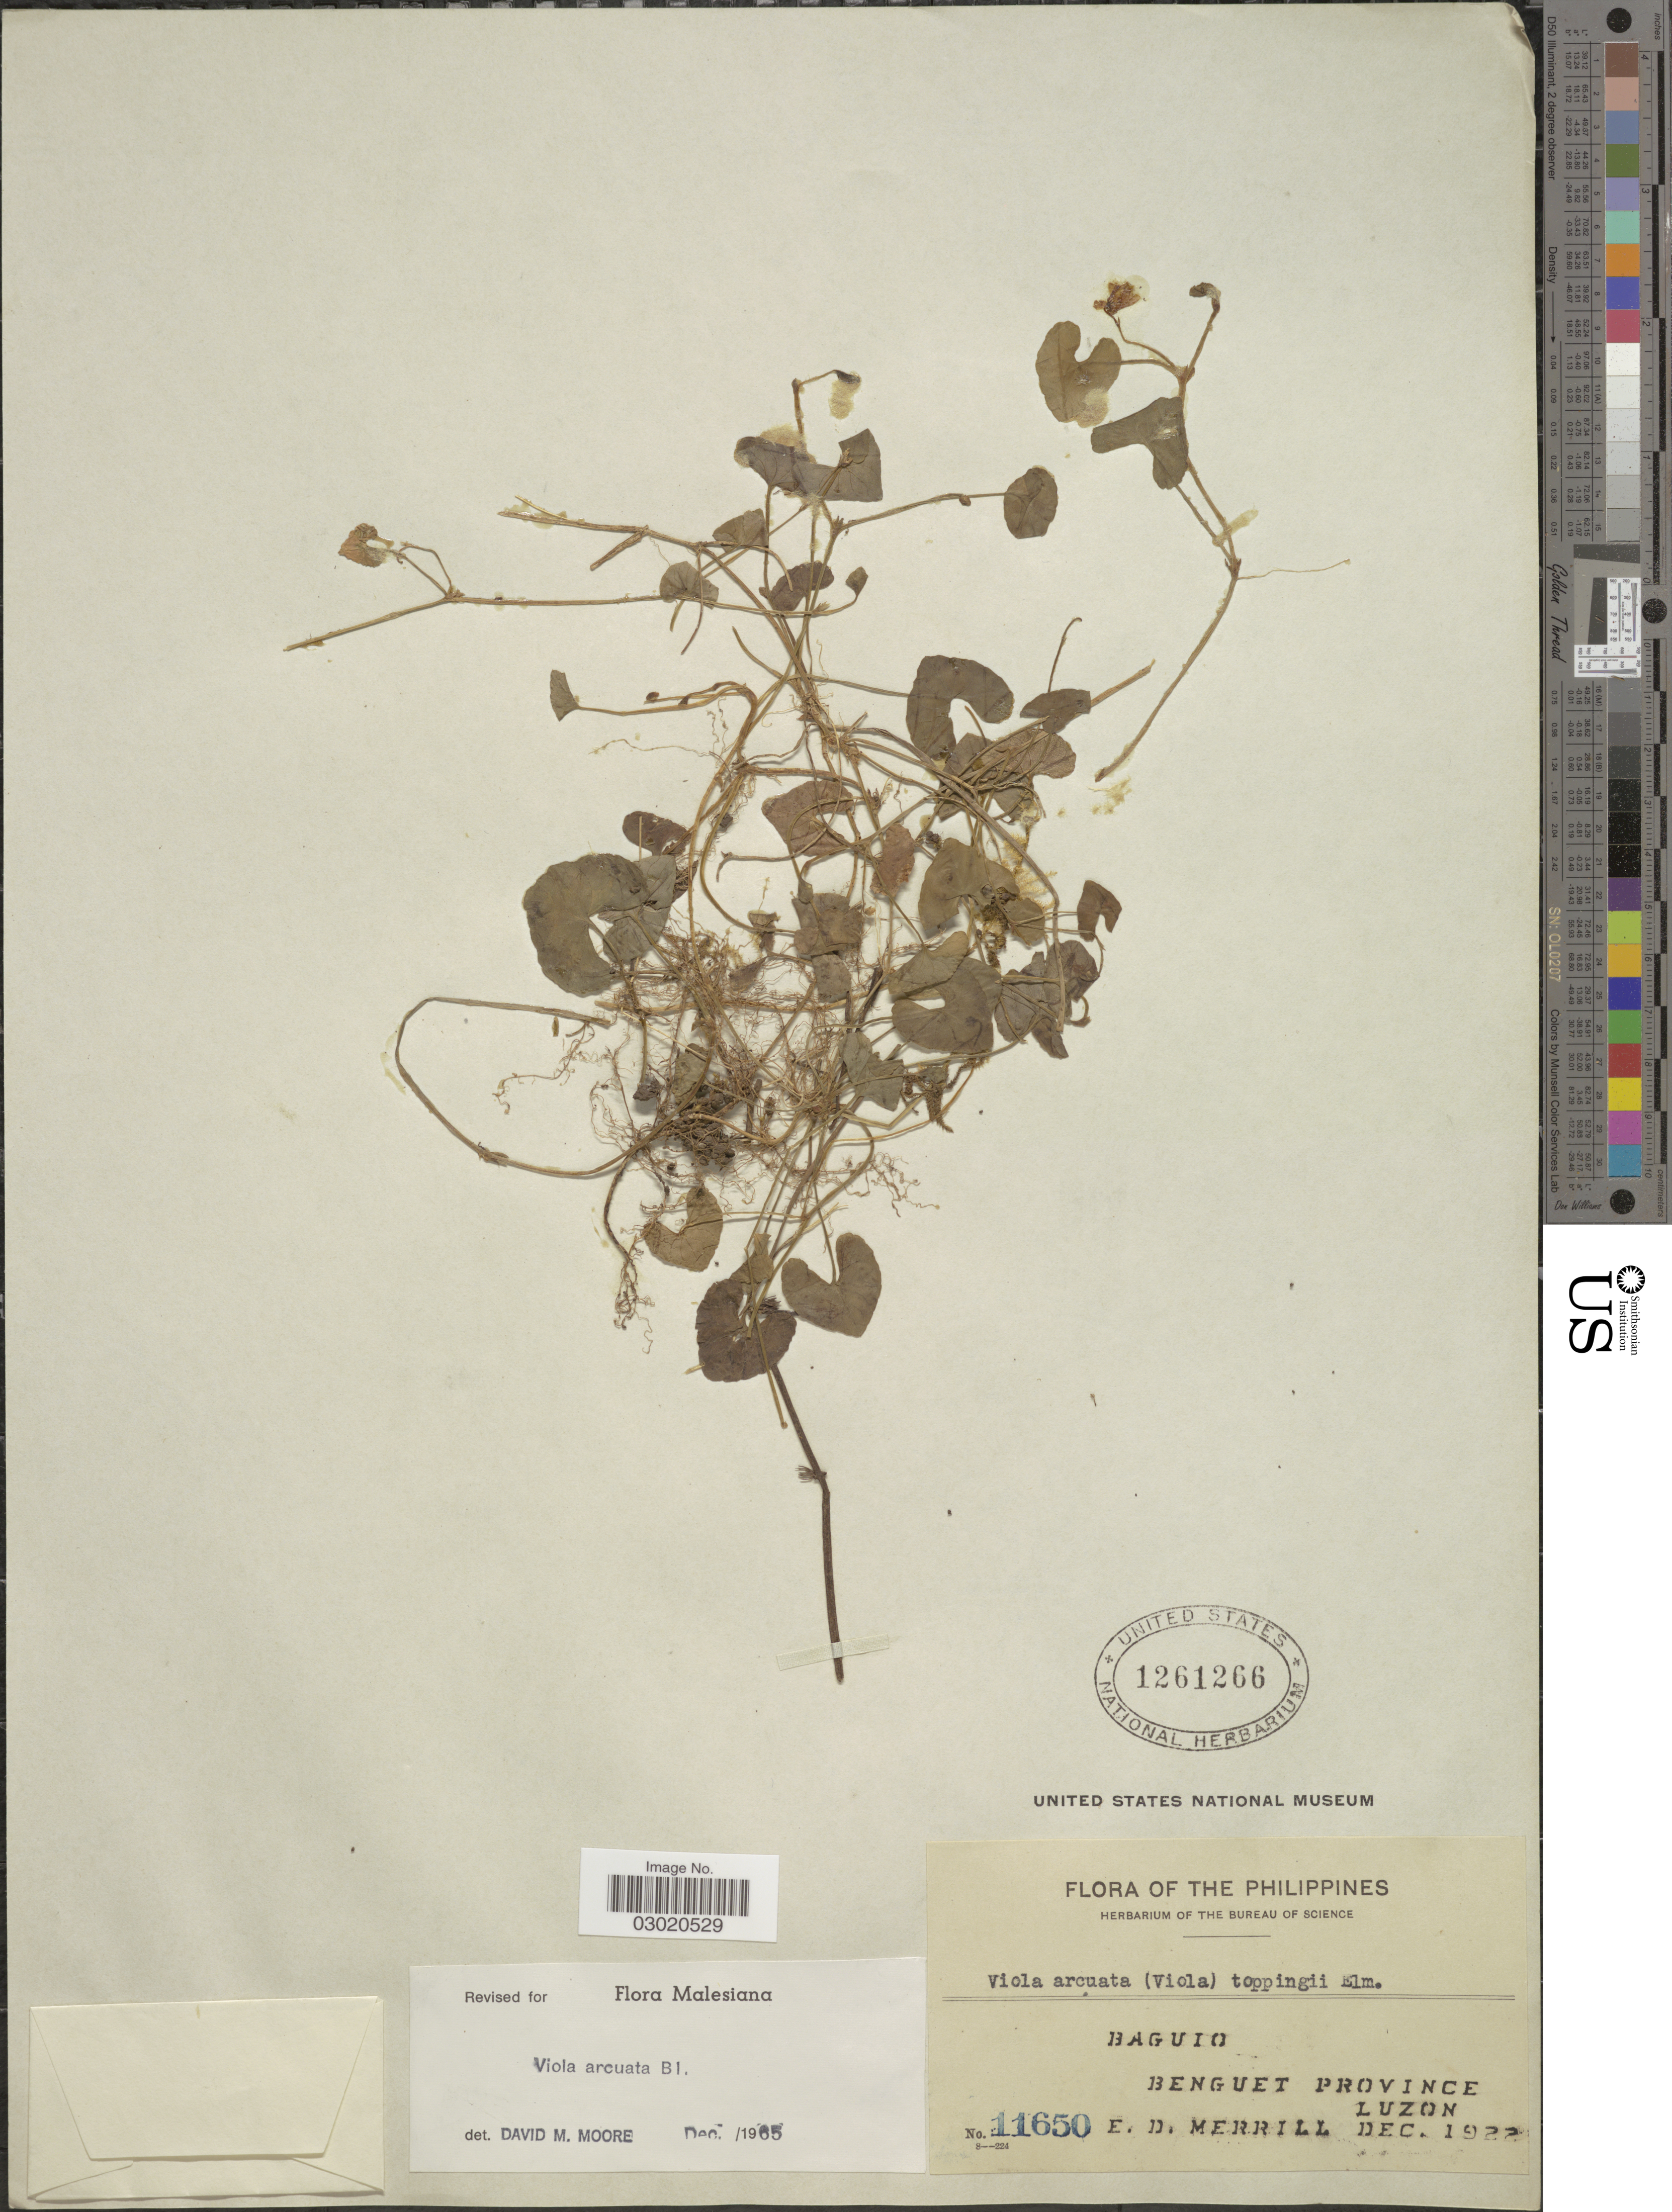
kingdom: Plantae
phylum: Tracheophyta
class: Magnoliopsida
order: Malpighiales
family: Violaceae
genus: Viola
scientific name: Viola arcuata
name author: Blume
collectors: E. D. Merrill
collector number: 11650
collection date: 1922-12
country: Philippines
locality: Baguio, Benguet Province, Luzon.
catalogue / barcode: US 1261266